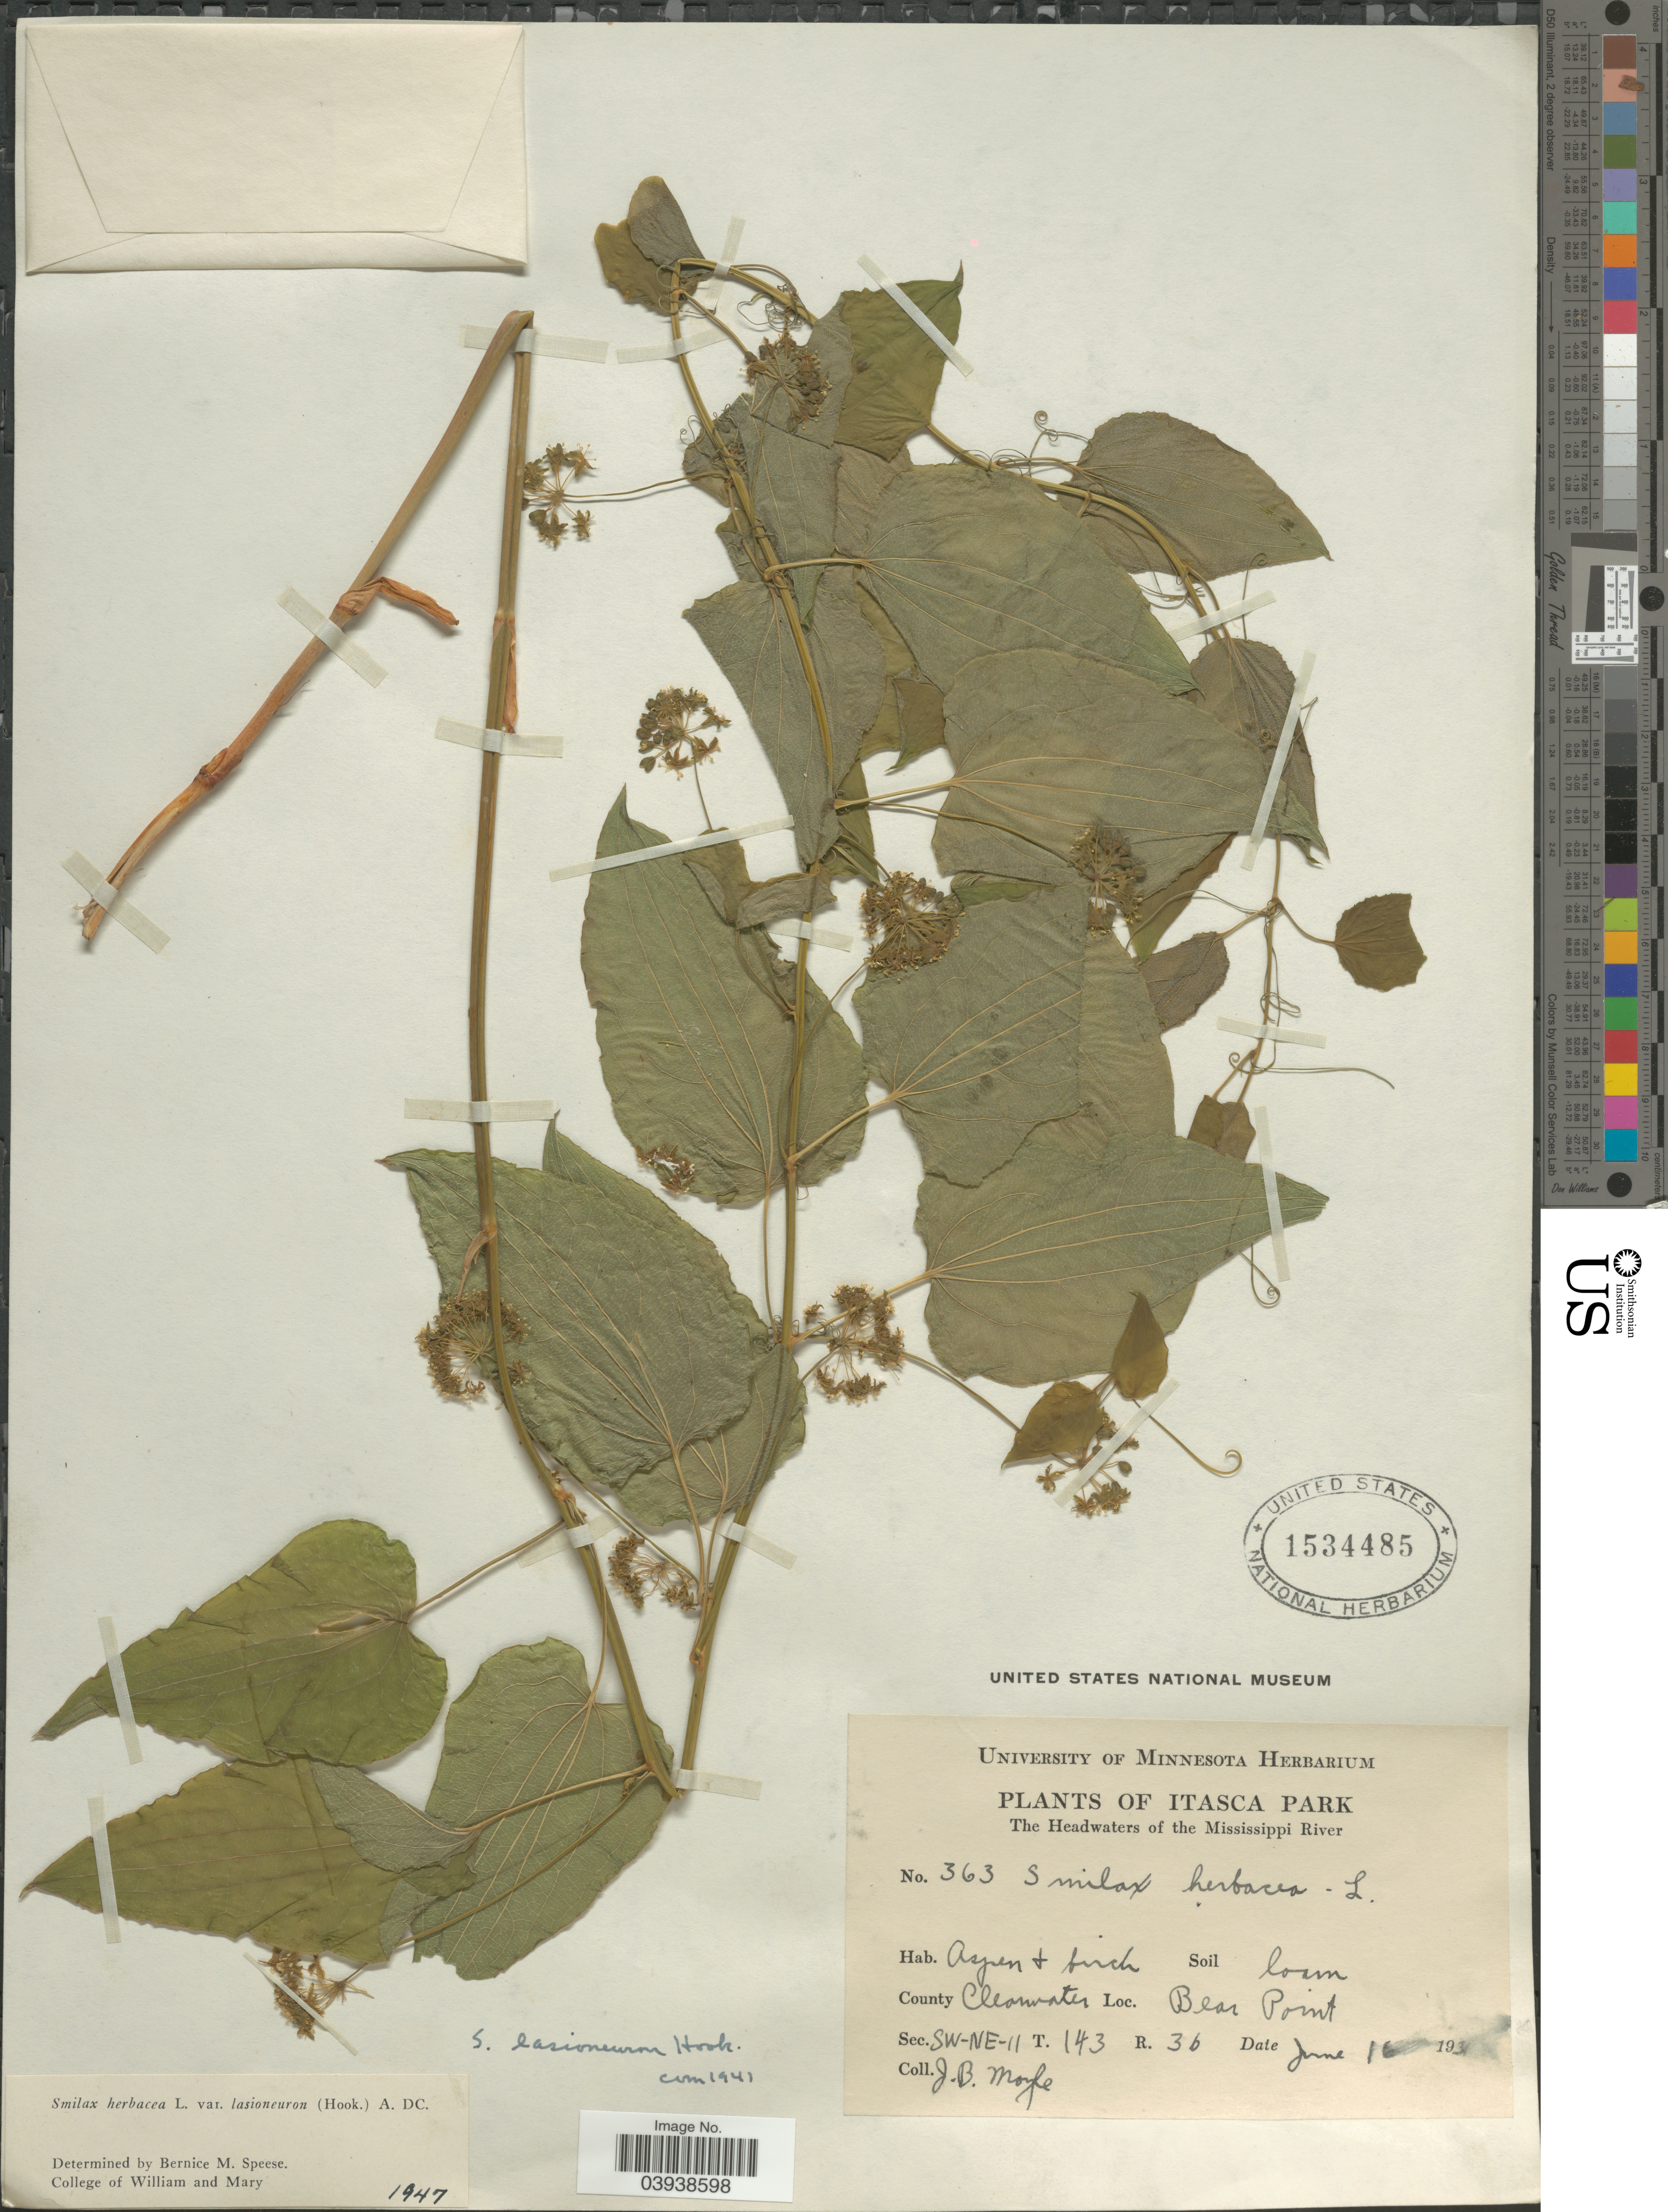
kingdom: Plantae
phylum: Tracheophyta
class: Liliopsida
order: Liliales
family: Smilacaceae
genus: Smilax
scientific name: Smilax herbacea var. lasioneuron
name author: (Hook.) A. DC.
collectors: J. Moyle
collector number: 363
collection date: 1931-06-16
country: United States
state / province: Minnesota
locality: Itasca Park. The Headwaters of the Mississippi River. County Clearwater. Bear Point. Sec. SW-NE-11 T. 143 R. 36.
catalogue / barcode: US 1534485